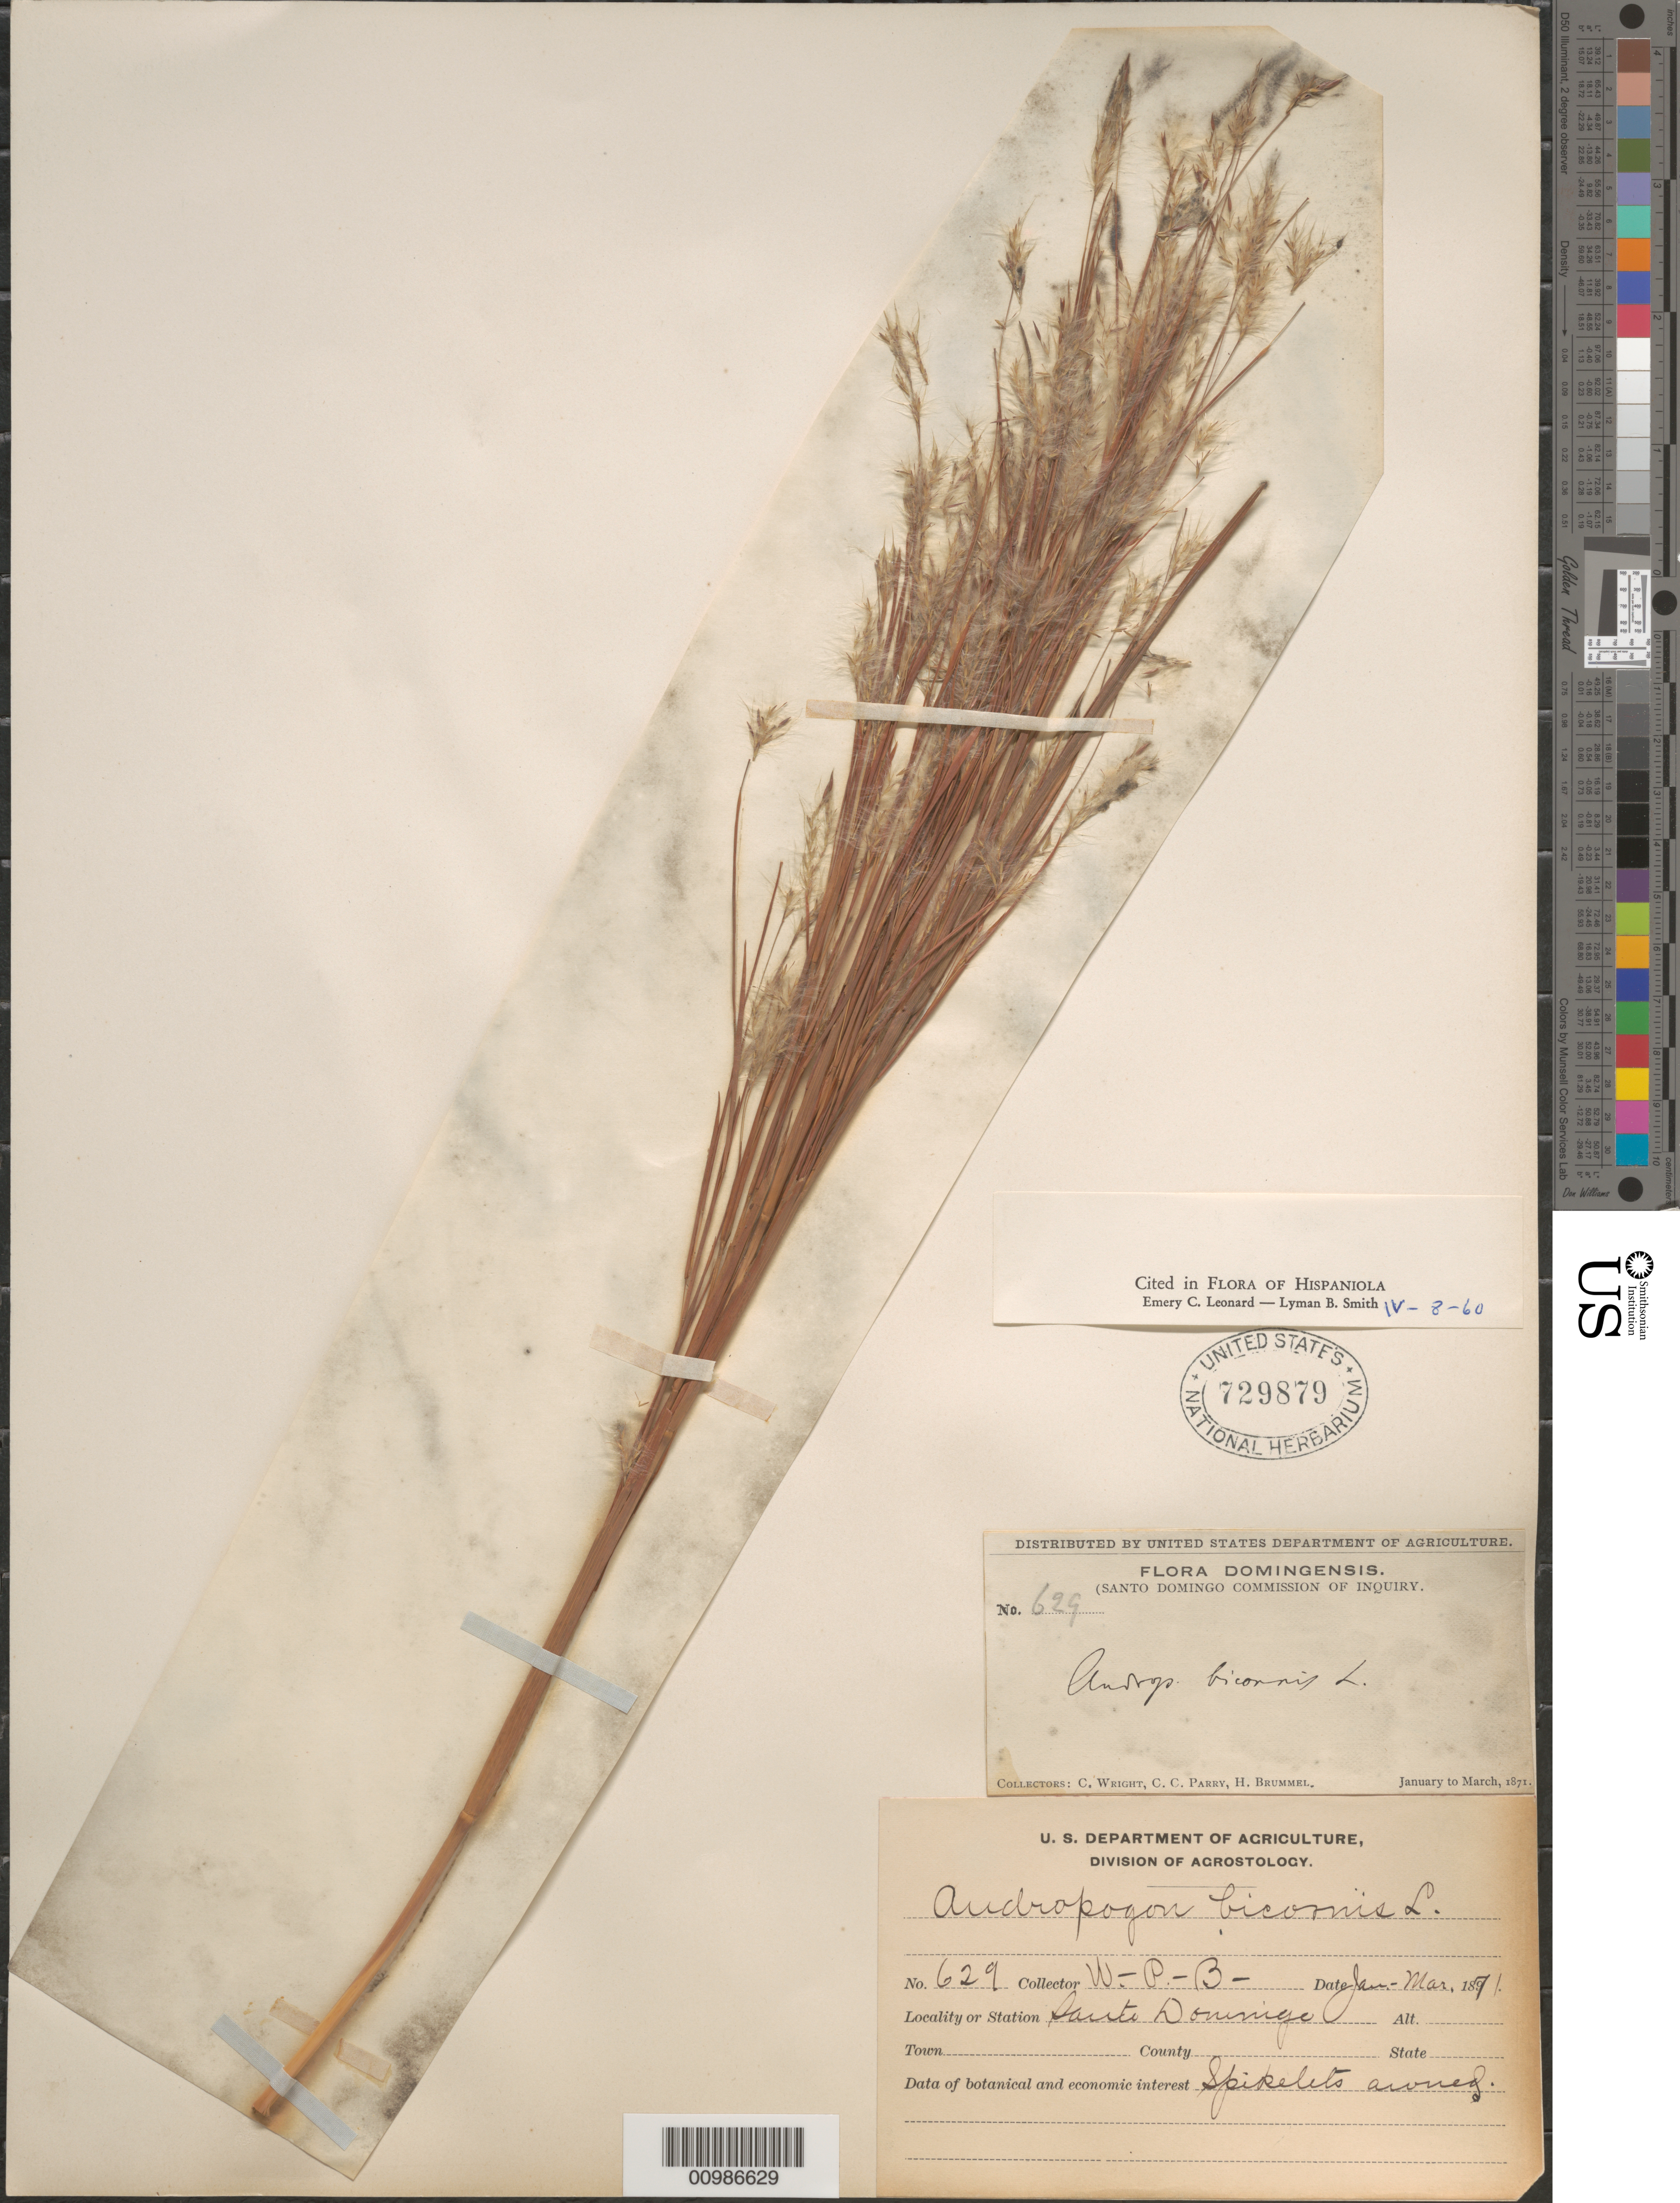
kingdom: Plantae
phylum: Tracheophyta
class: Liliopsida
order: Poales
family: Poaceae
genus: Andropogon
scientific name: Andropogon bicornis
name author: L.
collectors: C. Wright, C. C. Parry & H. Brummel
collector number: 629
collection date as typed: Jan 1871 to -- Mar 1871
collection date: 1871-01/1871-03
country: Dominican Republic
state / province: Distrito Nacional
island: Hispaniola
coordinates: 0 N, 0 E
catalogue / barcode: US 729879